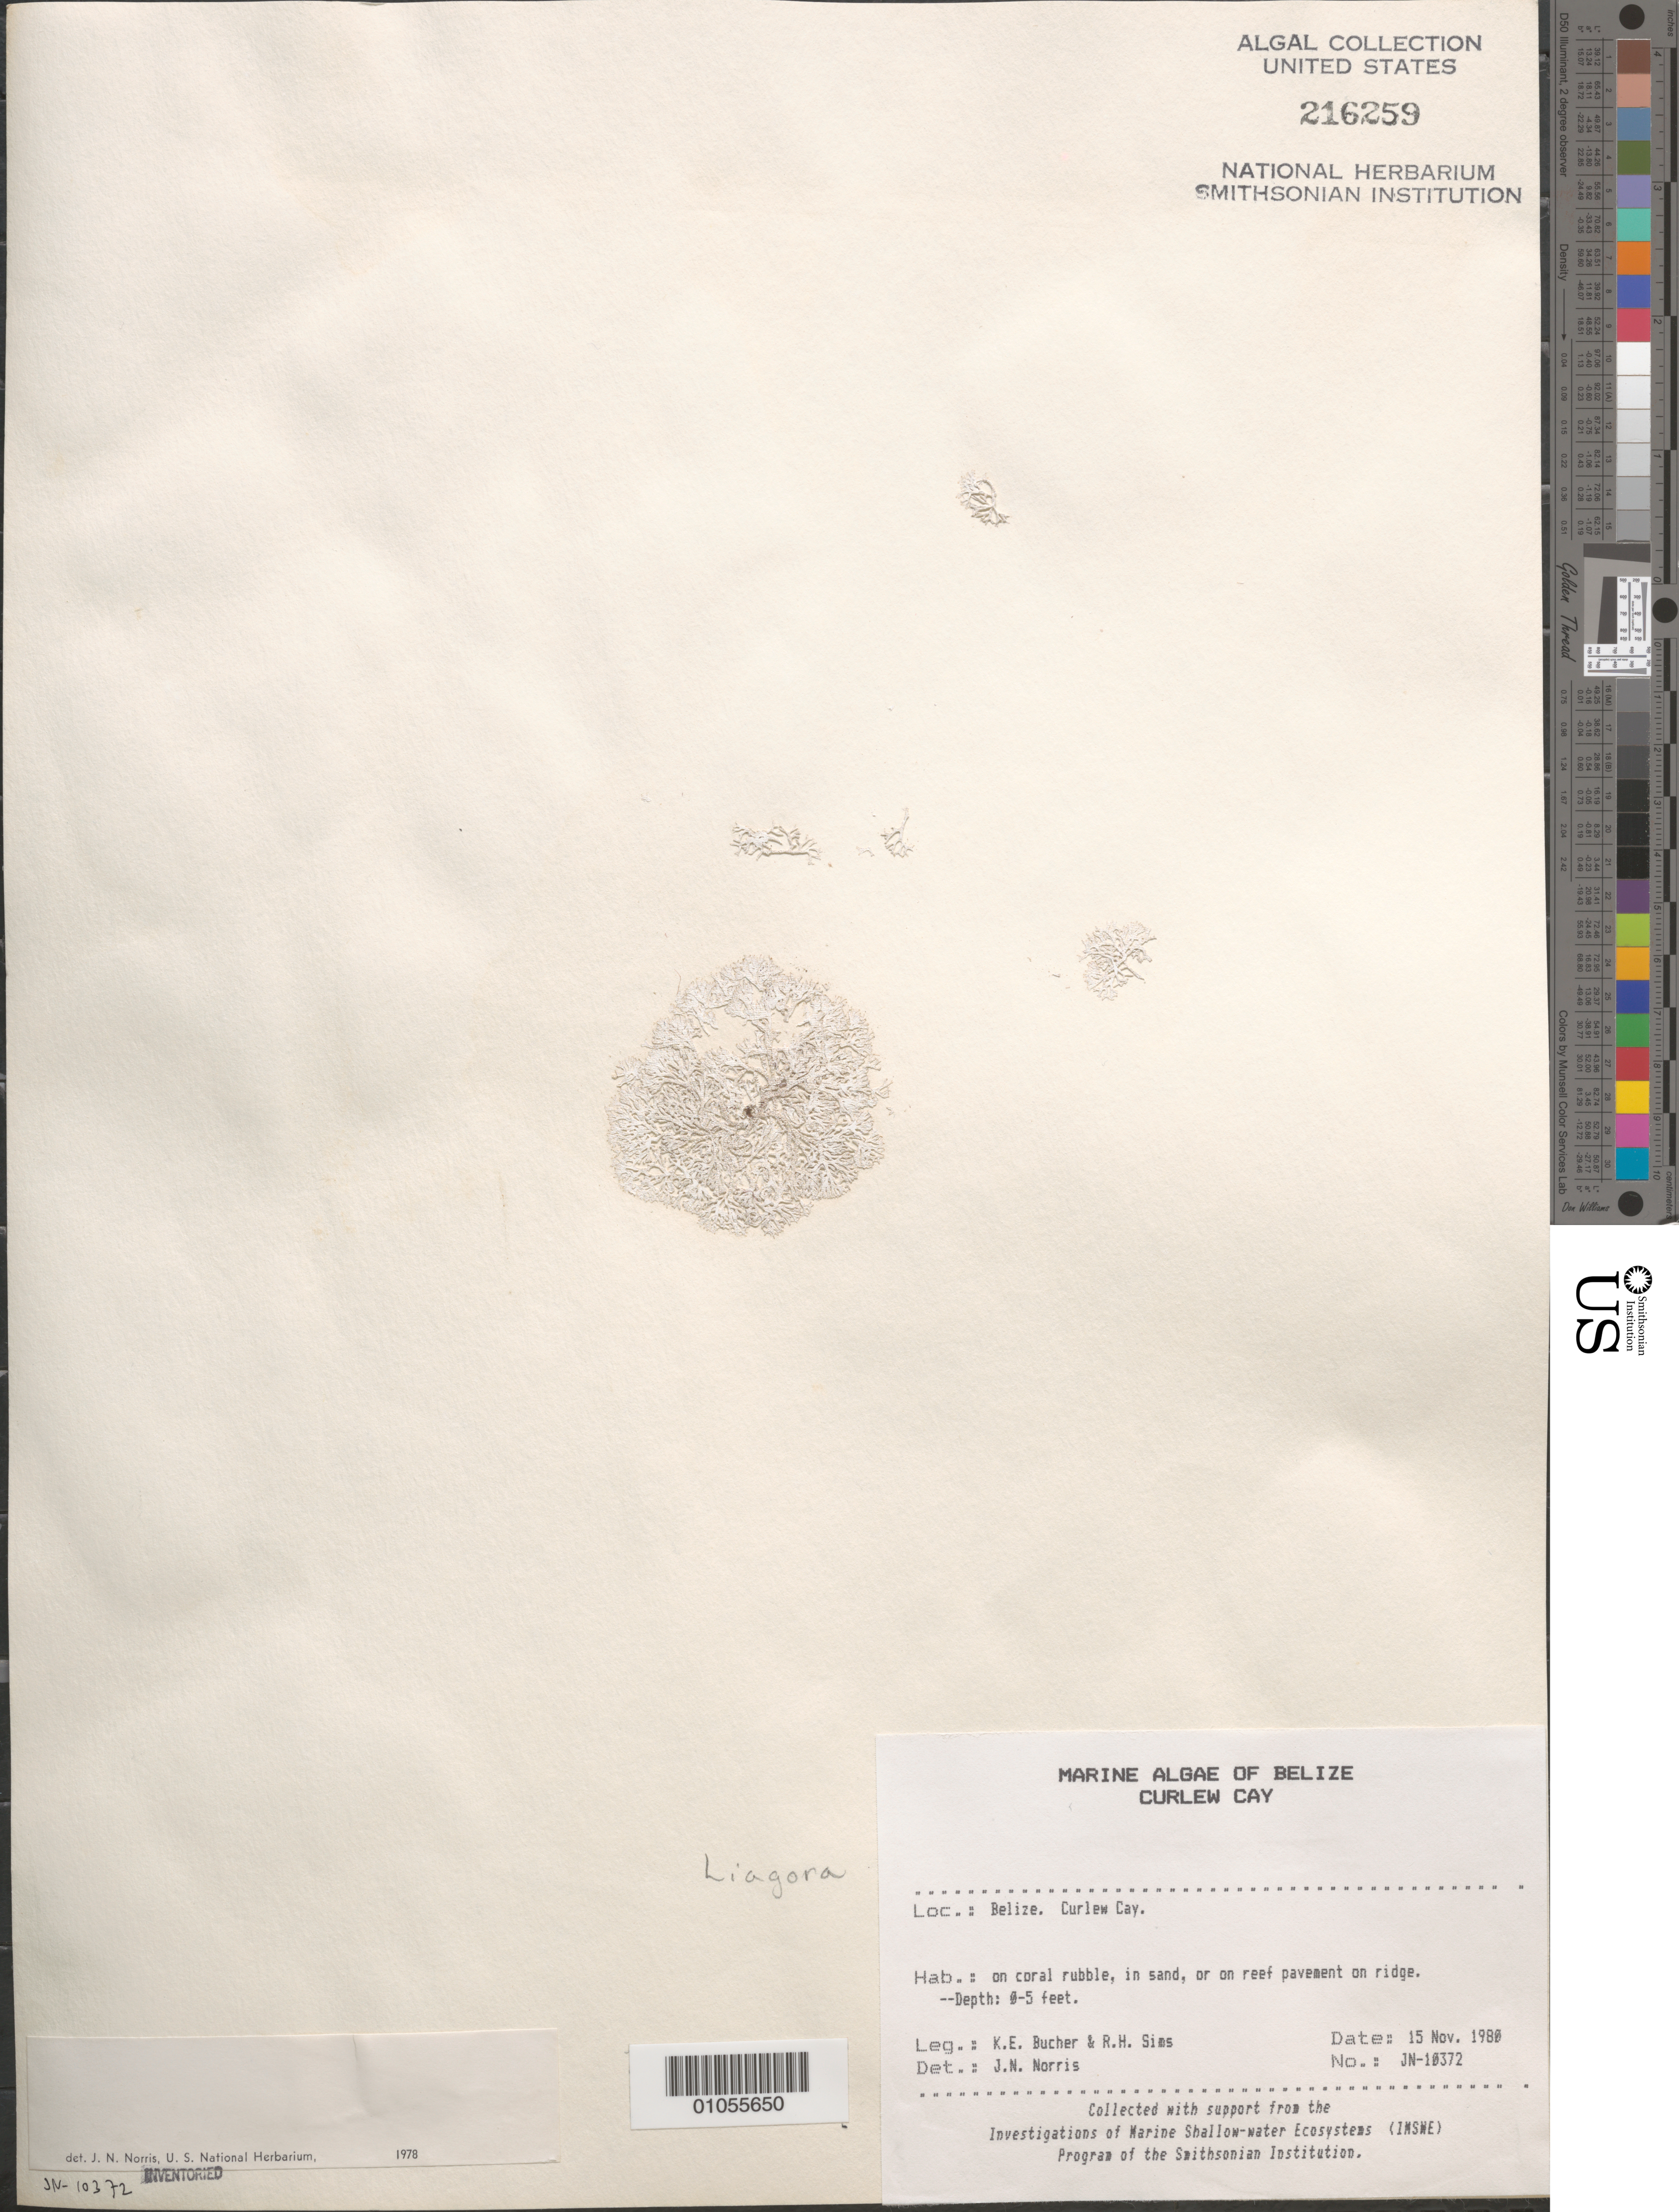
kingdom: Plantae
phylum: Rhodophyta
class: Florideophyceae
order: Nemaliales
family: Liagoraceae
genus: Liagora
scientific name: Liagora sp.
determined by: Norris, James N.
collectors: K. E. Bucher & R. H. Sims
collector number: JN-10372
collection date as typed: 15 Nov 1980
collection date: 1980-11-15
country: Belize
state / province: Stann Creek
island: Curlew Cay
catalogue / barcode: US 216259